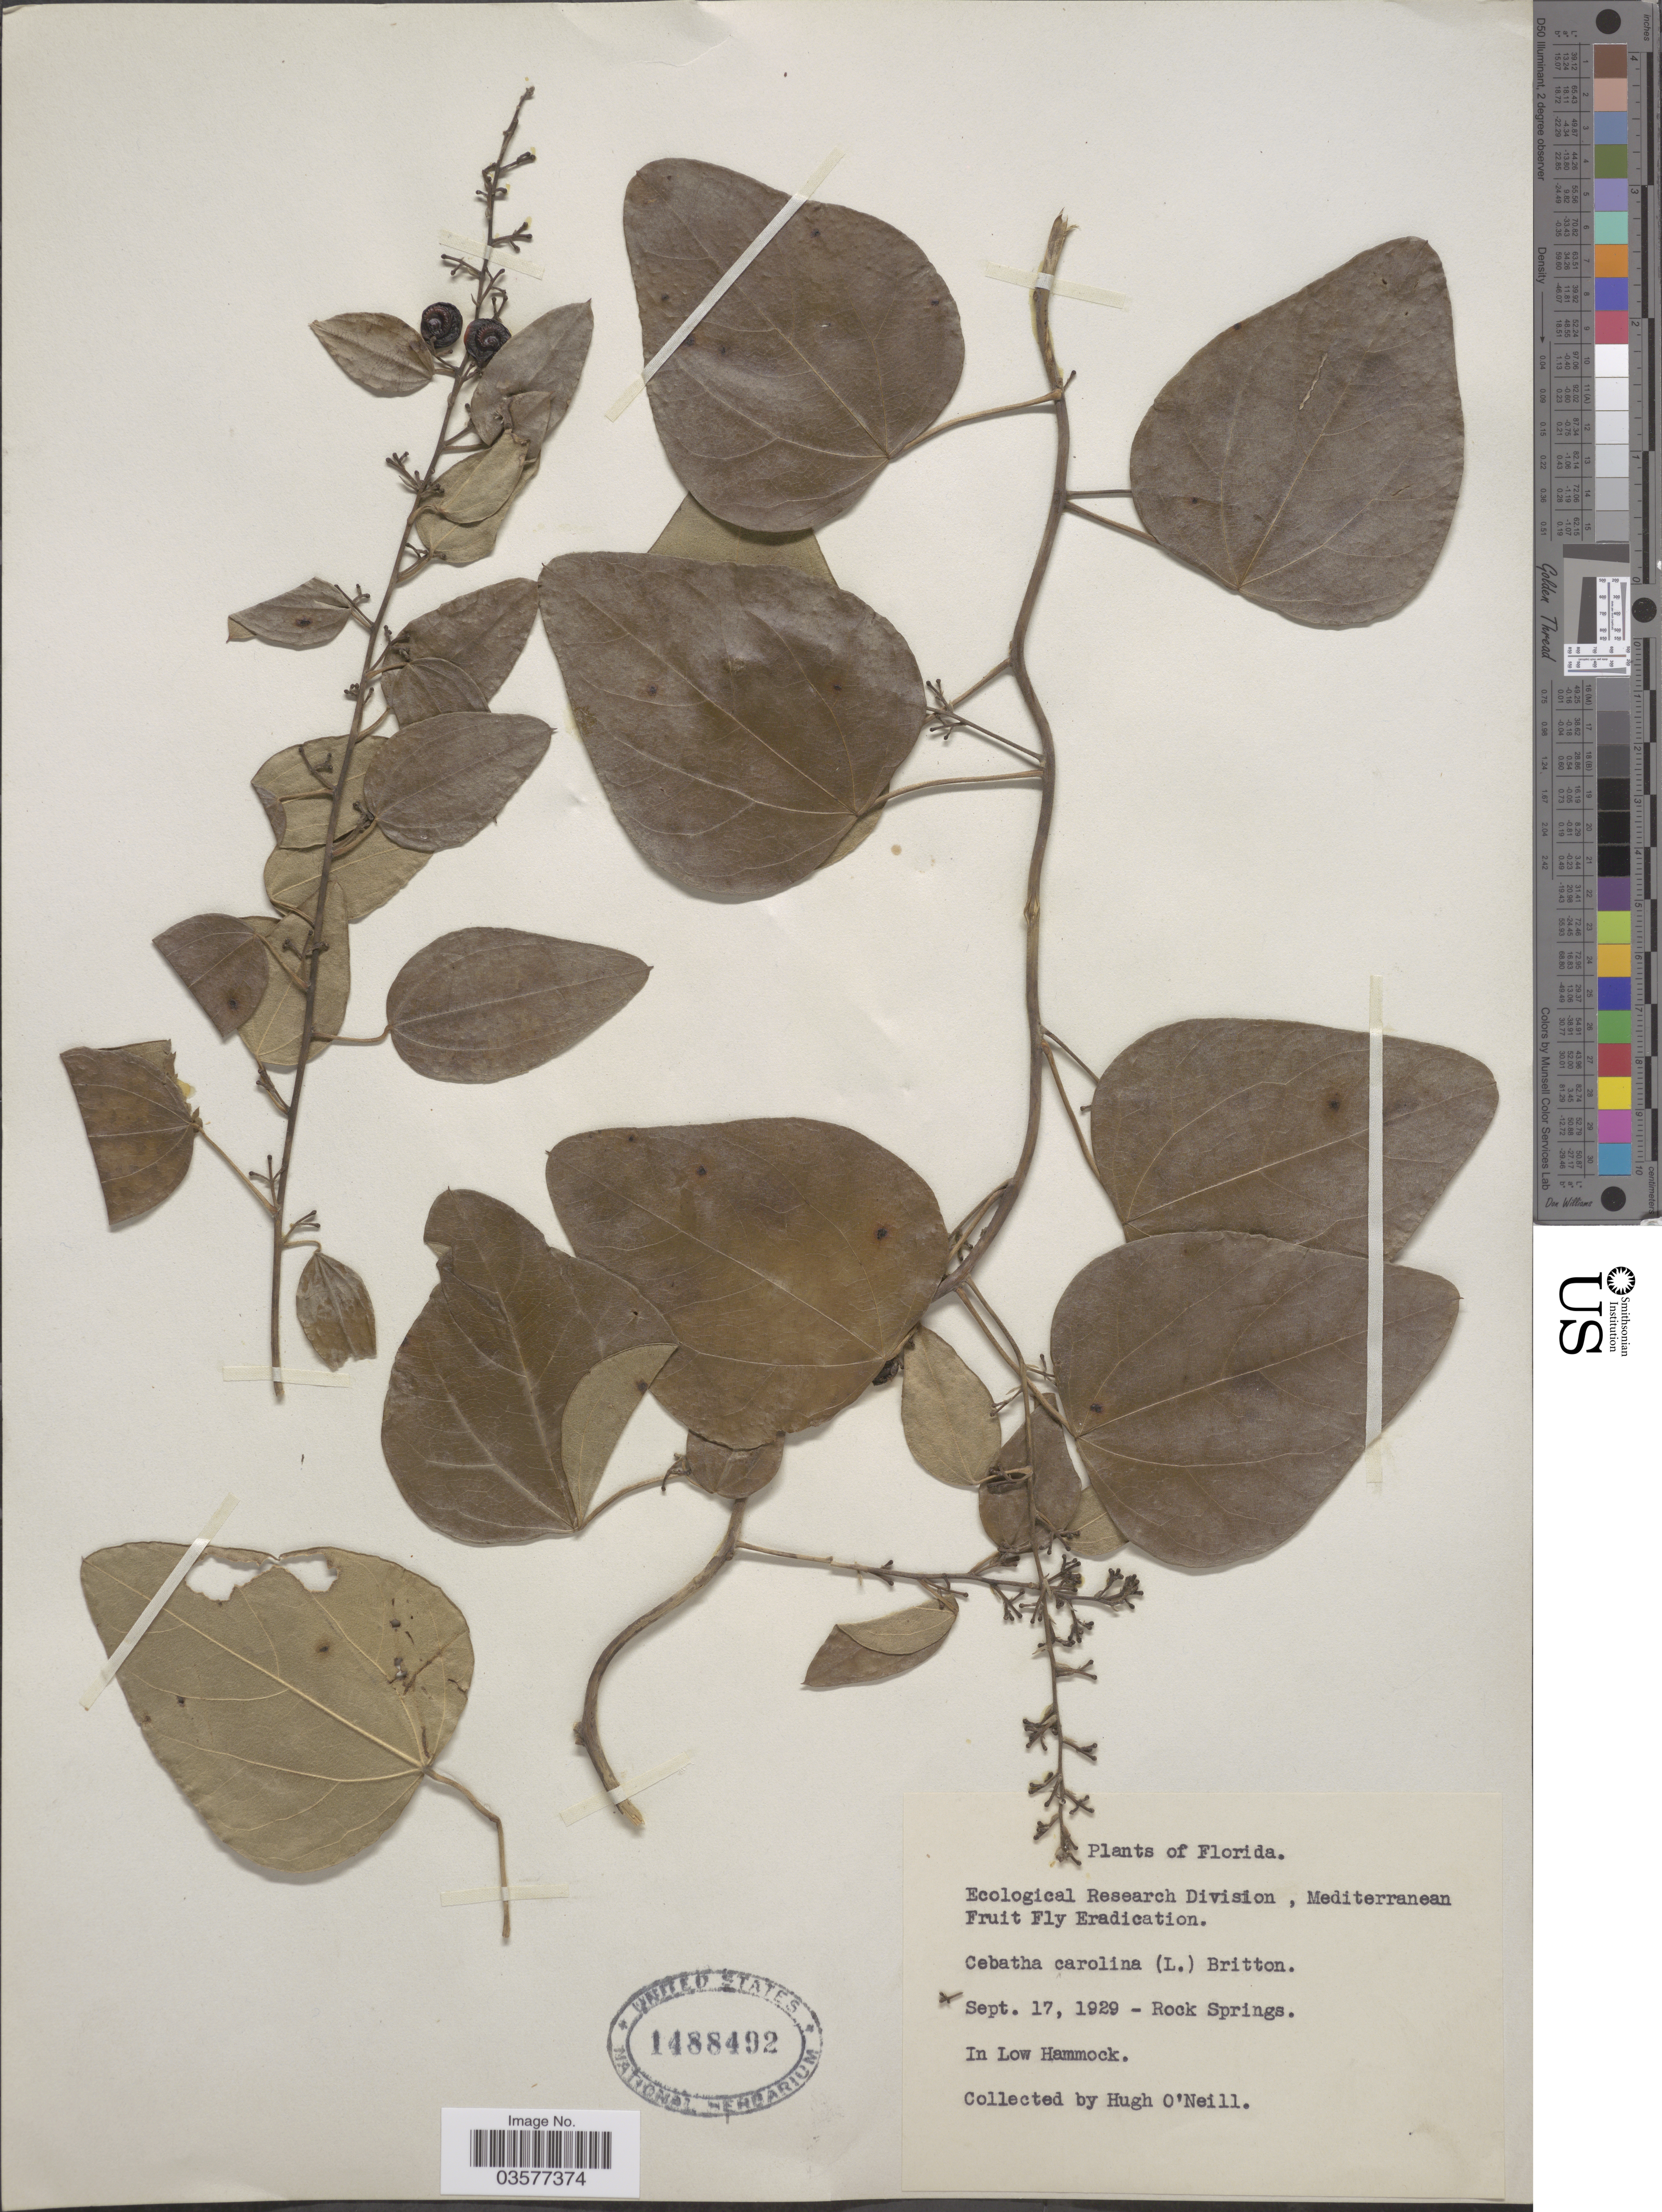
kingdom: Plantae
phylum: Tracheophyta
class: Magnoliopsida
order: Ranunculales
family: Menispermaceae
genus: Cocculus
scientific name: Cocculus carolinus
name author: (L.) DC.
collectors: H. O'Neill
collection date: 1929-09-17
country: United States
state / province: Florida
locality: Rock Springs. In Low Hammock.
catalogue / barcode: US 1488492